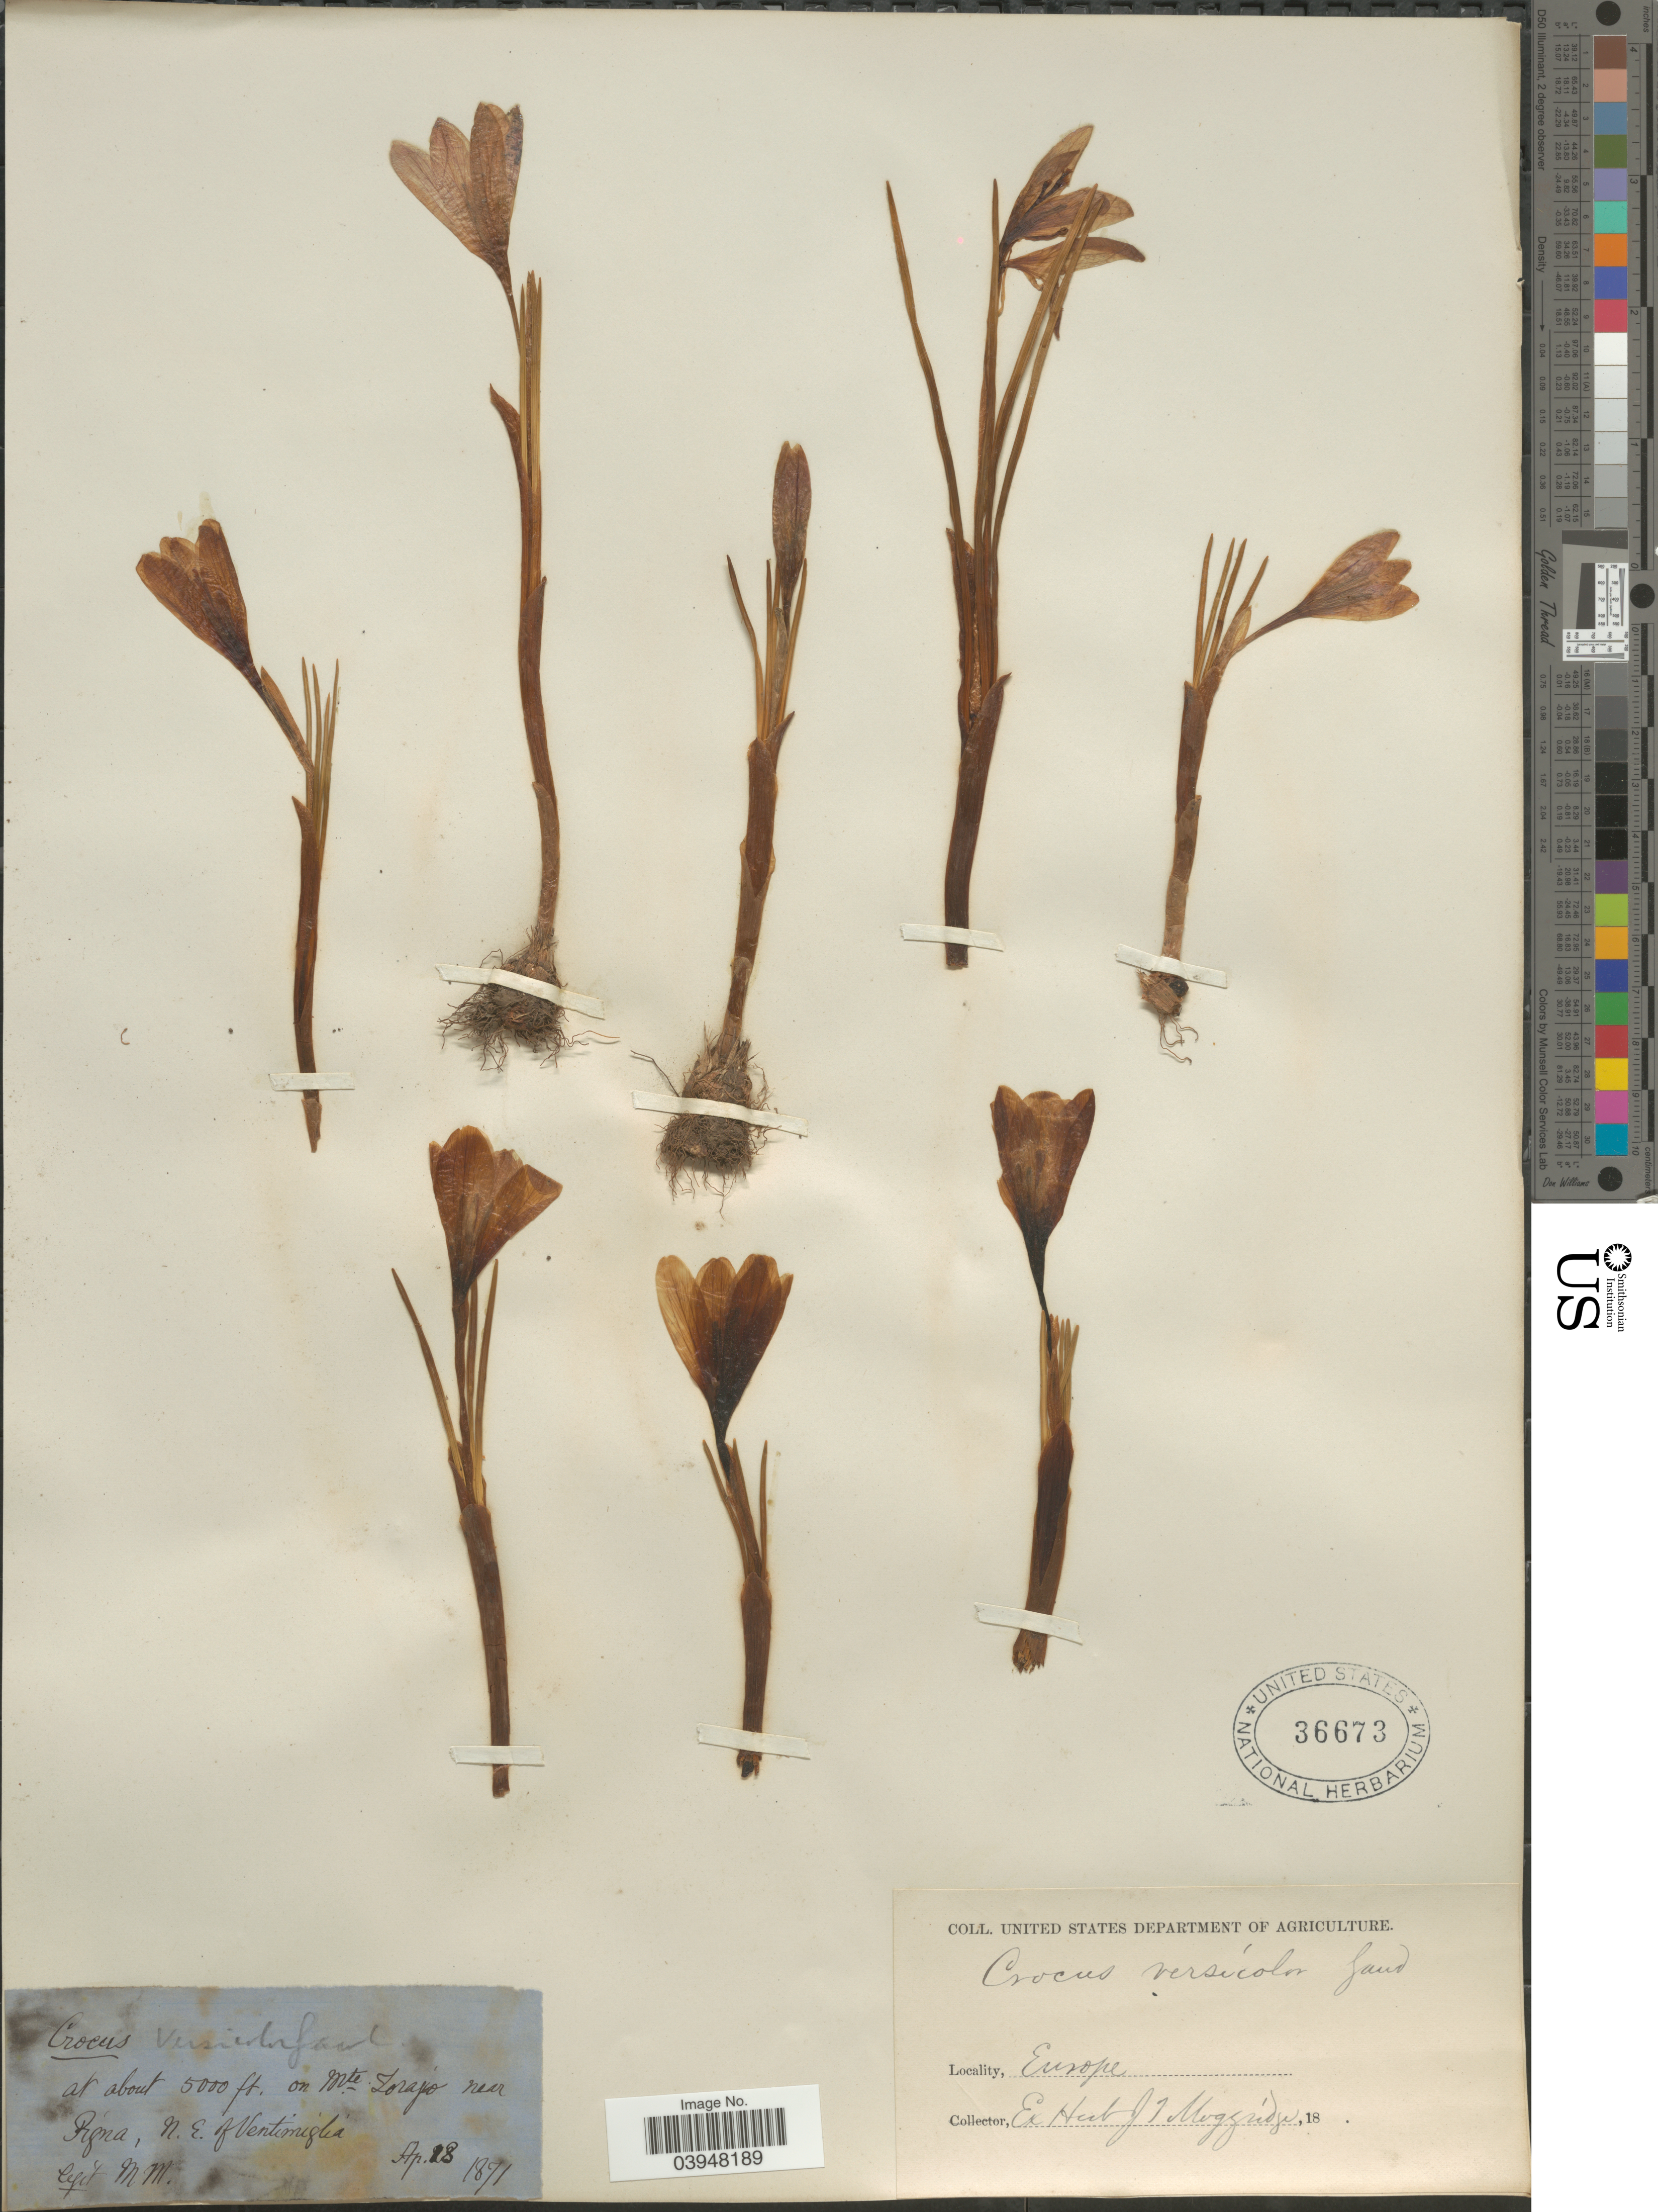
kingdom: Plantae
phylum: Tracheophyta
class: Liliopsida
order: Asparagales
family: Iridaceae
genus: Crocus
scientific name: Crocus versicolor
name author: Ker Gawl.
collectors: M. Moggridge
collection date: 1871-04-18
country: Italy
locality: On Mte Lorajo near Pigna, N. E. of Ventimiglia.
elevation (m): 1524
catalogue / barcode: US 36673